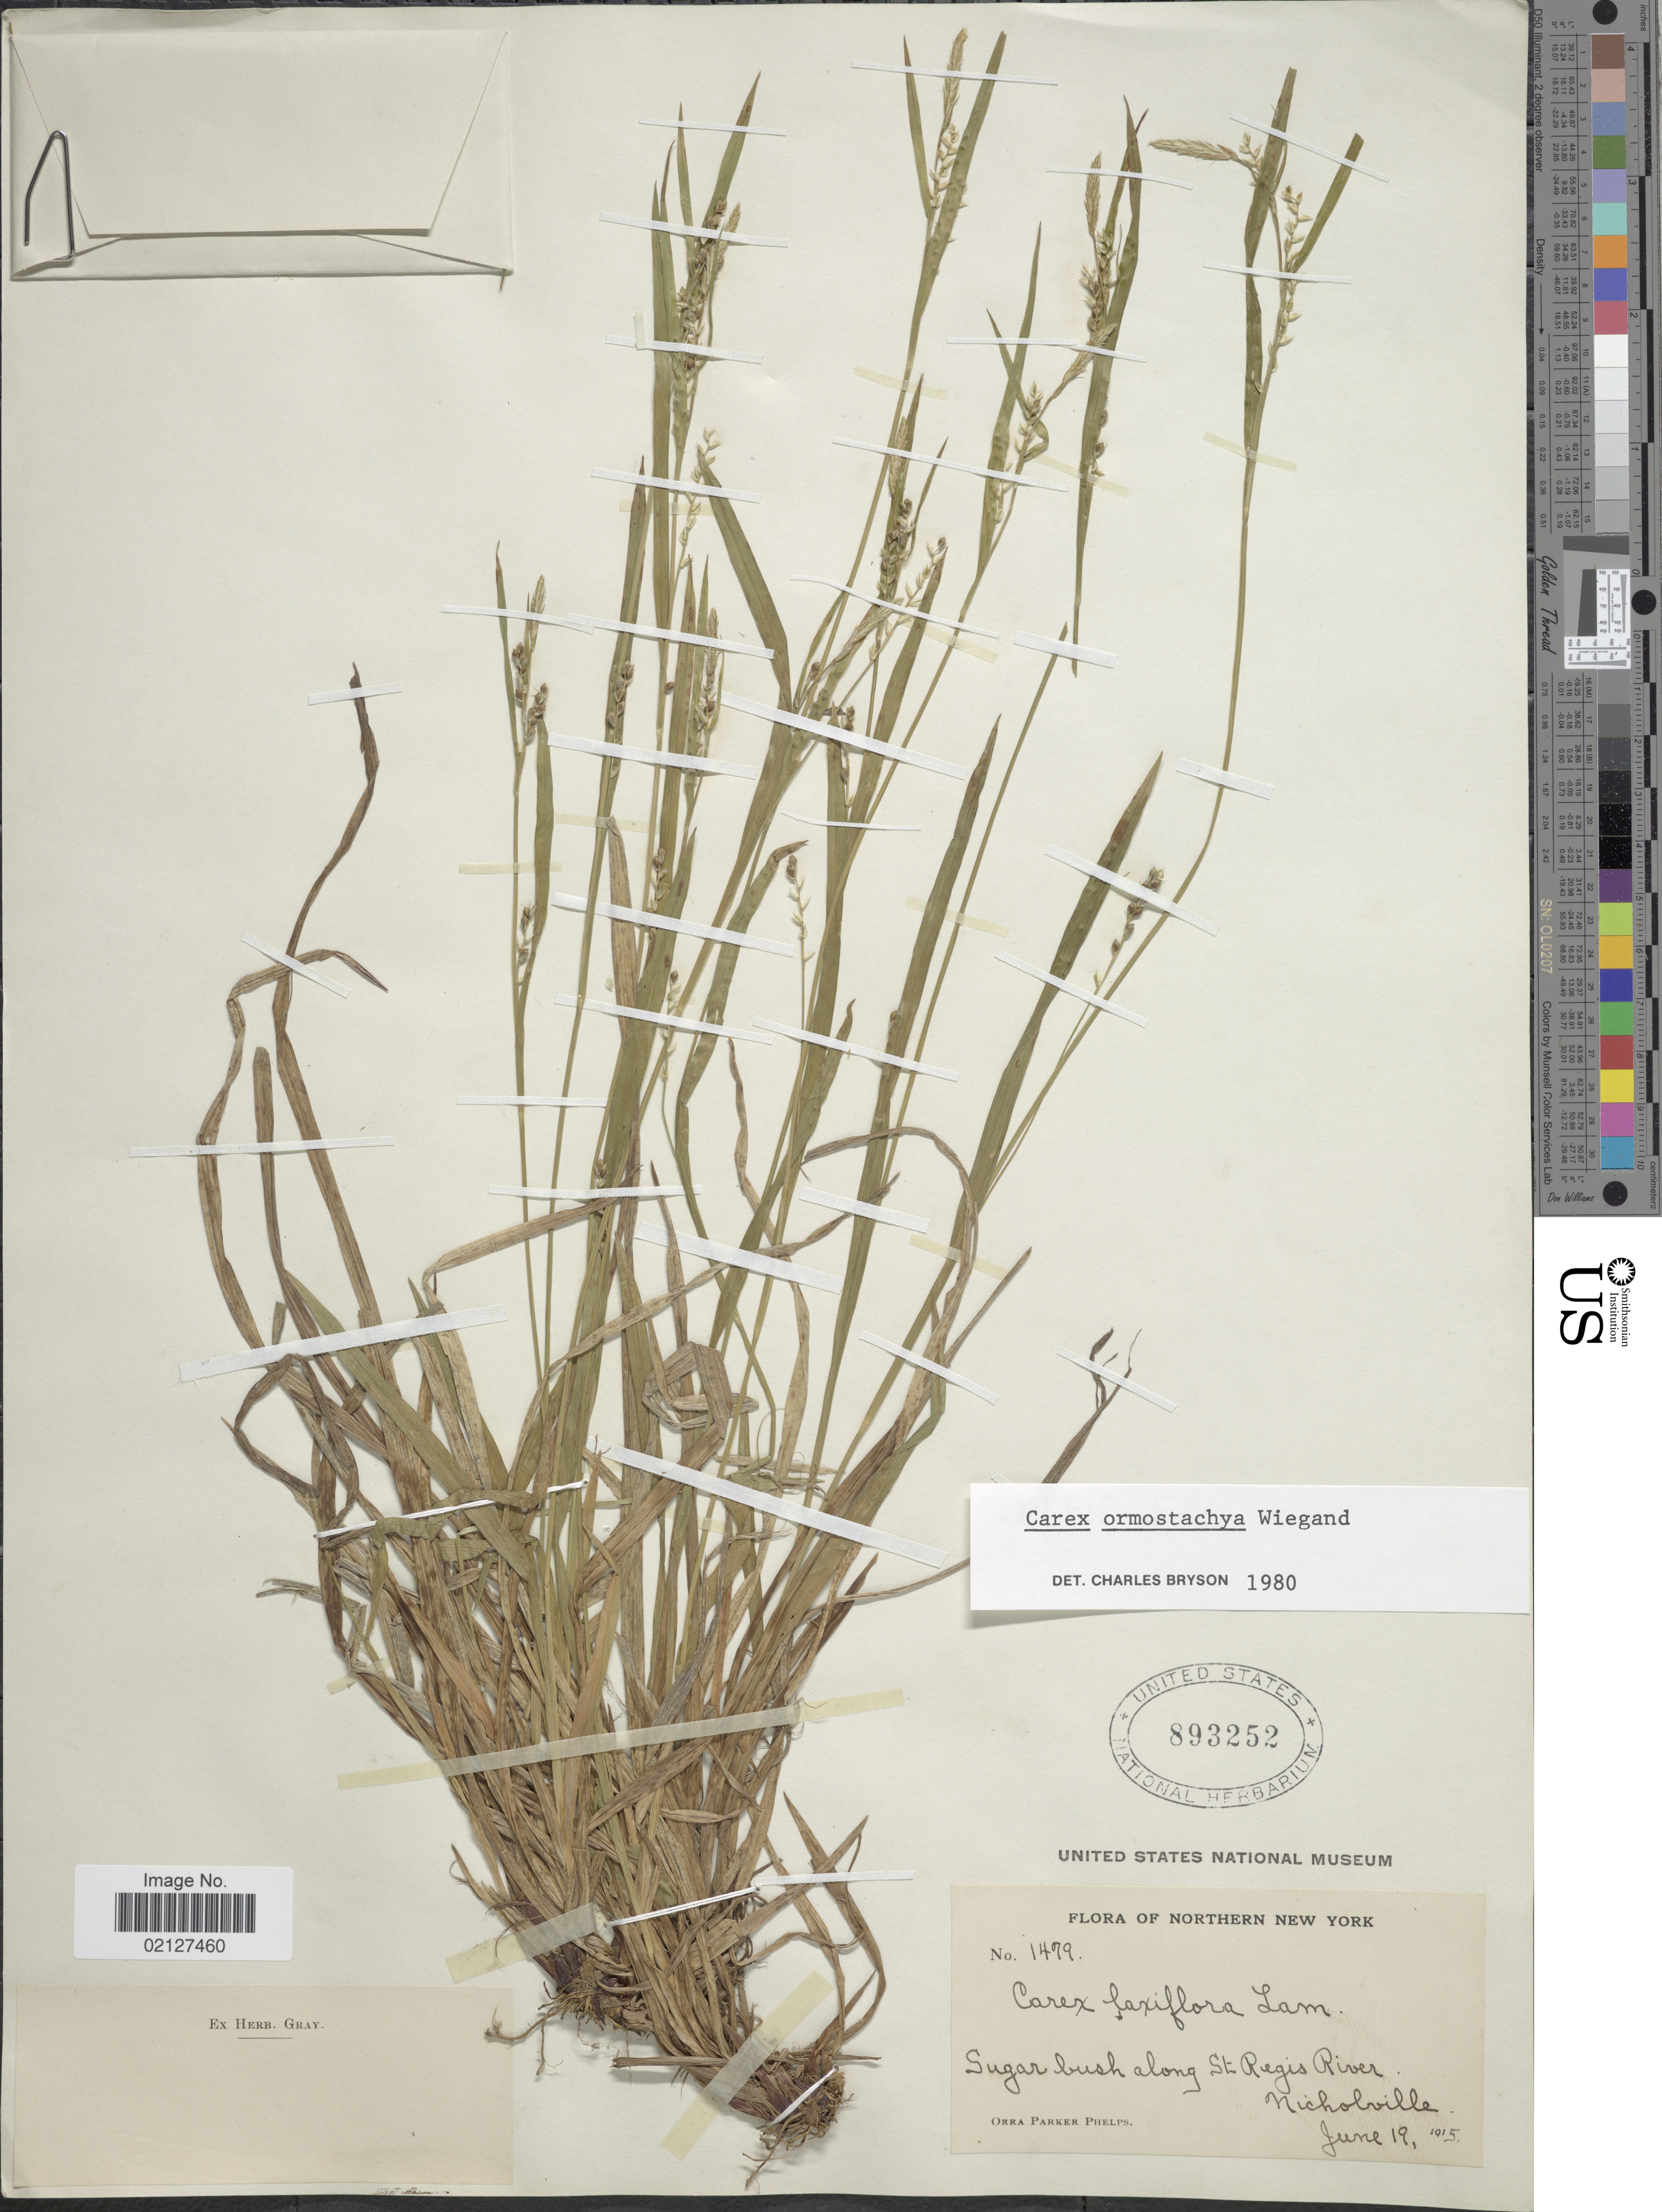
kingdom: Plantae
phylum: Tracheophyta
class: Liliopsida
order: Poales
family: Cyperaceae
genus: Carex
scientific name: Carex ormostachya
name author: Wiegand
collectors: O. P. Phelps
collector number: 1479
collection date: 1915-06-19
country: United States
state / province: New York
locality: Northern New York, Sugar bush along St. Regis River, Nicholville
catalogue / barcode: US 893252